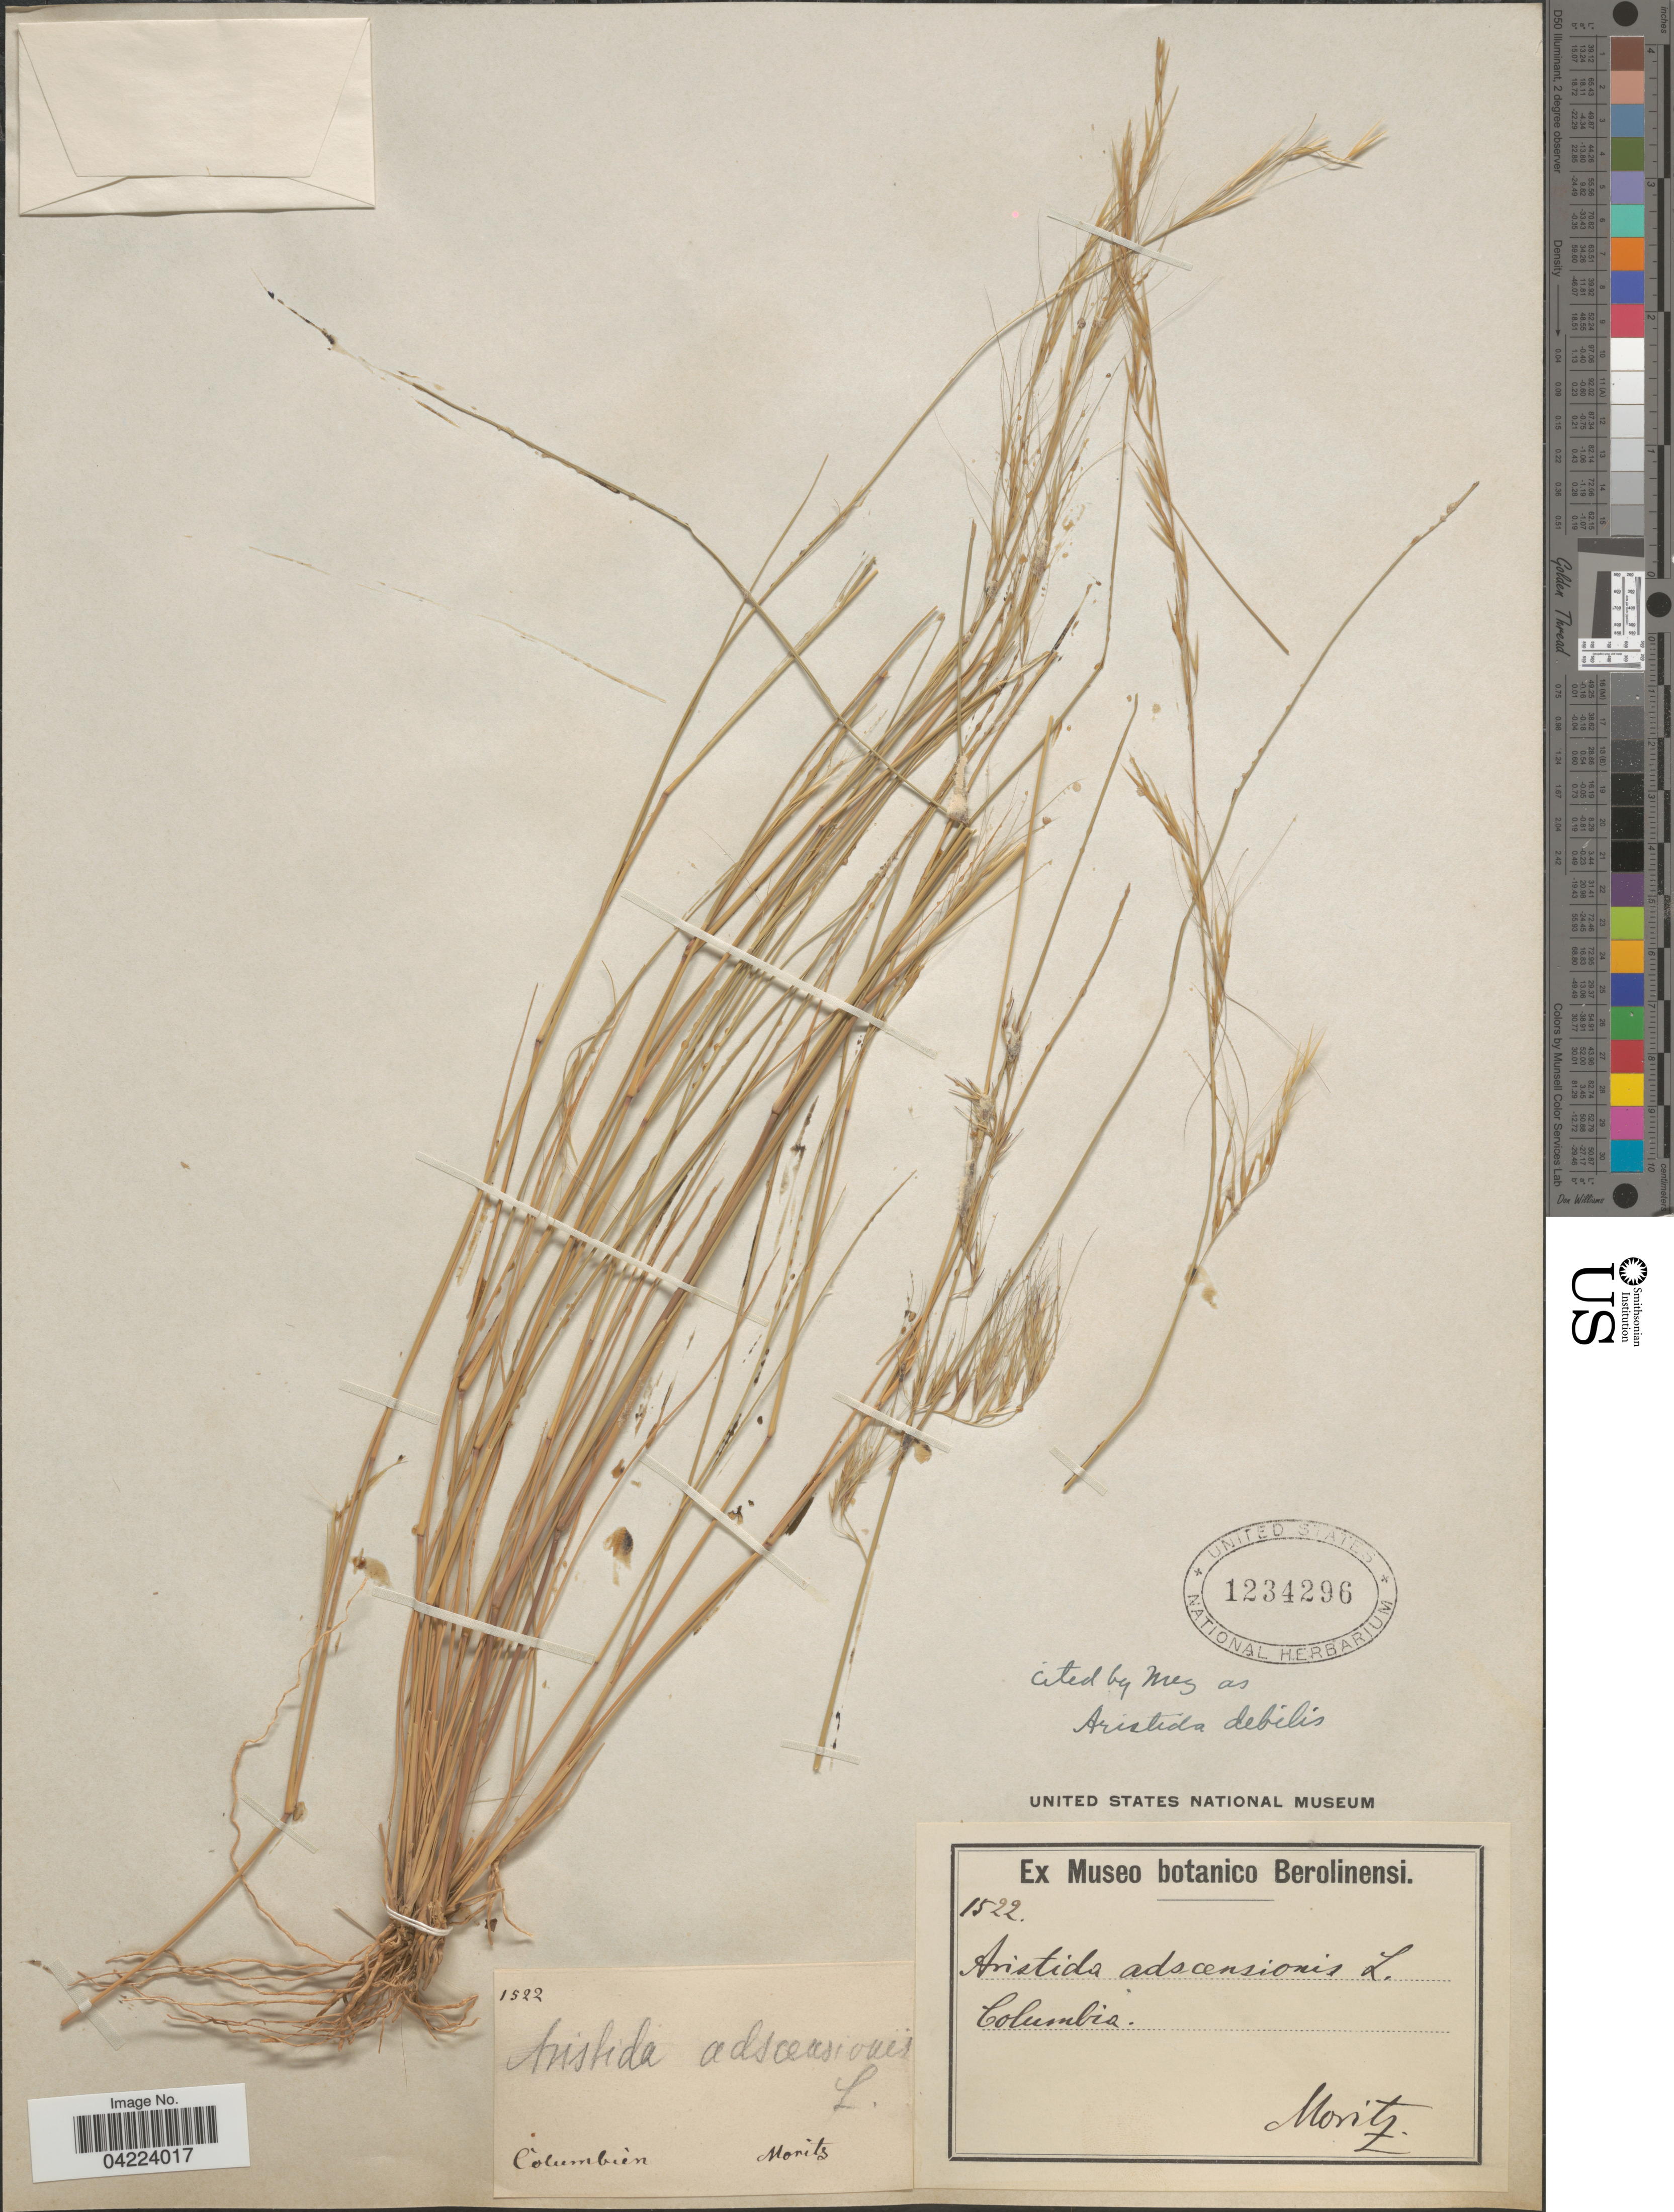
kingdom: Plantae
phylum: Tracheophyta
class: Liliopsida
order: Poales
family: Poaceae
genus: Aristida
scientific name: Aristida adscensionis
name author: L.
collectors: Moritz, --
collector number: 1522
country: Colombia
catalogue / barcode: US 1234296